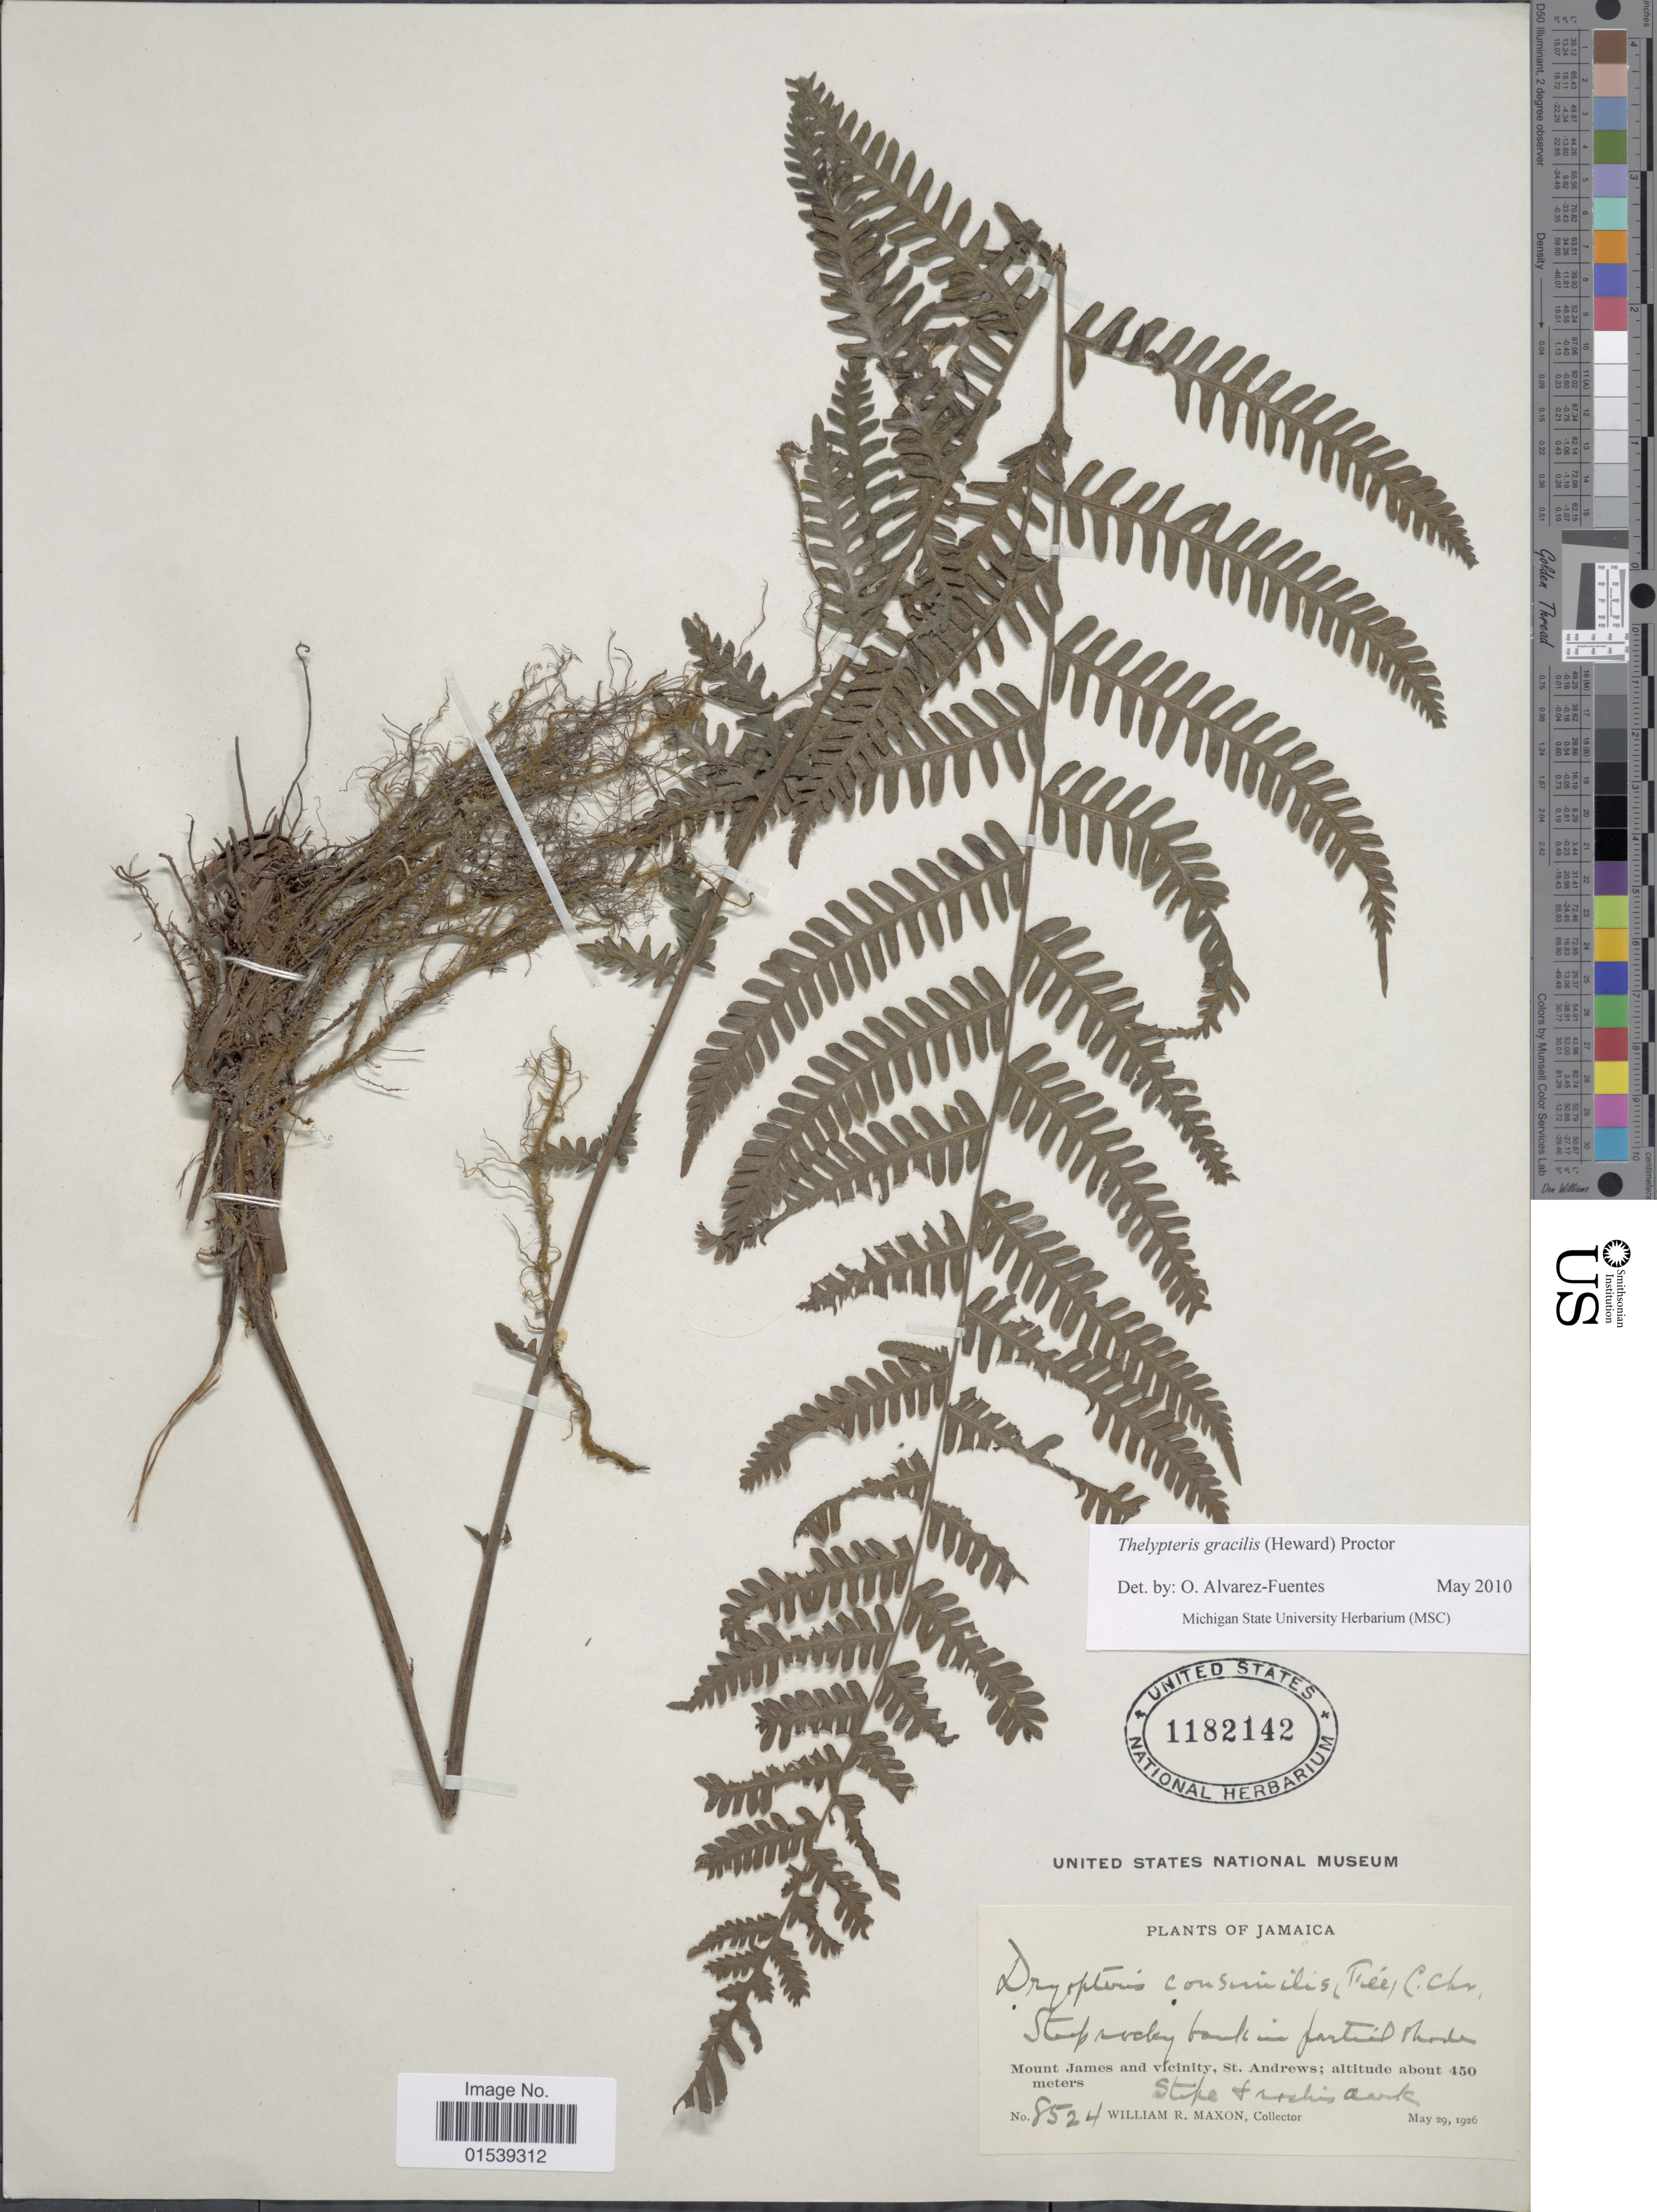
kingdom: Plantae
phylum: Tracheophyta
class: Polypodiopsida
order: Polypodiales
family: Thelypteridaceae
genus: Amauropelta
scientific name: Amauropelta gracilis ined. 2015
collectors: W. R. Maxon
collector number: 8524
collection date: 1926-05-29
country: Jamaica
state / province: Saint Andrew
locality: Mount James and vicinity, St. Andrews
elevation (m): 450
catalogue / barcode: US 1182142